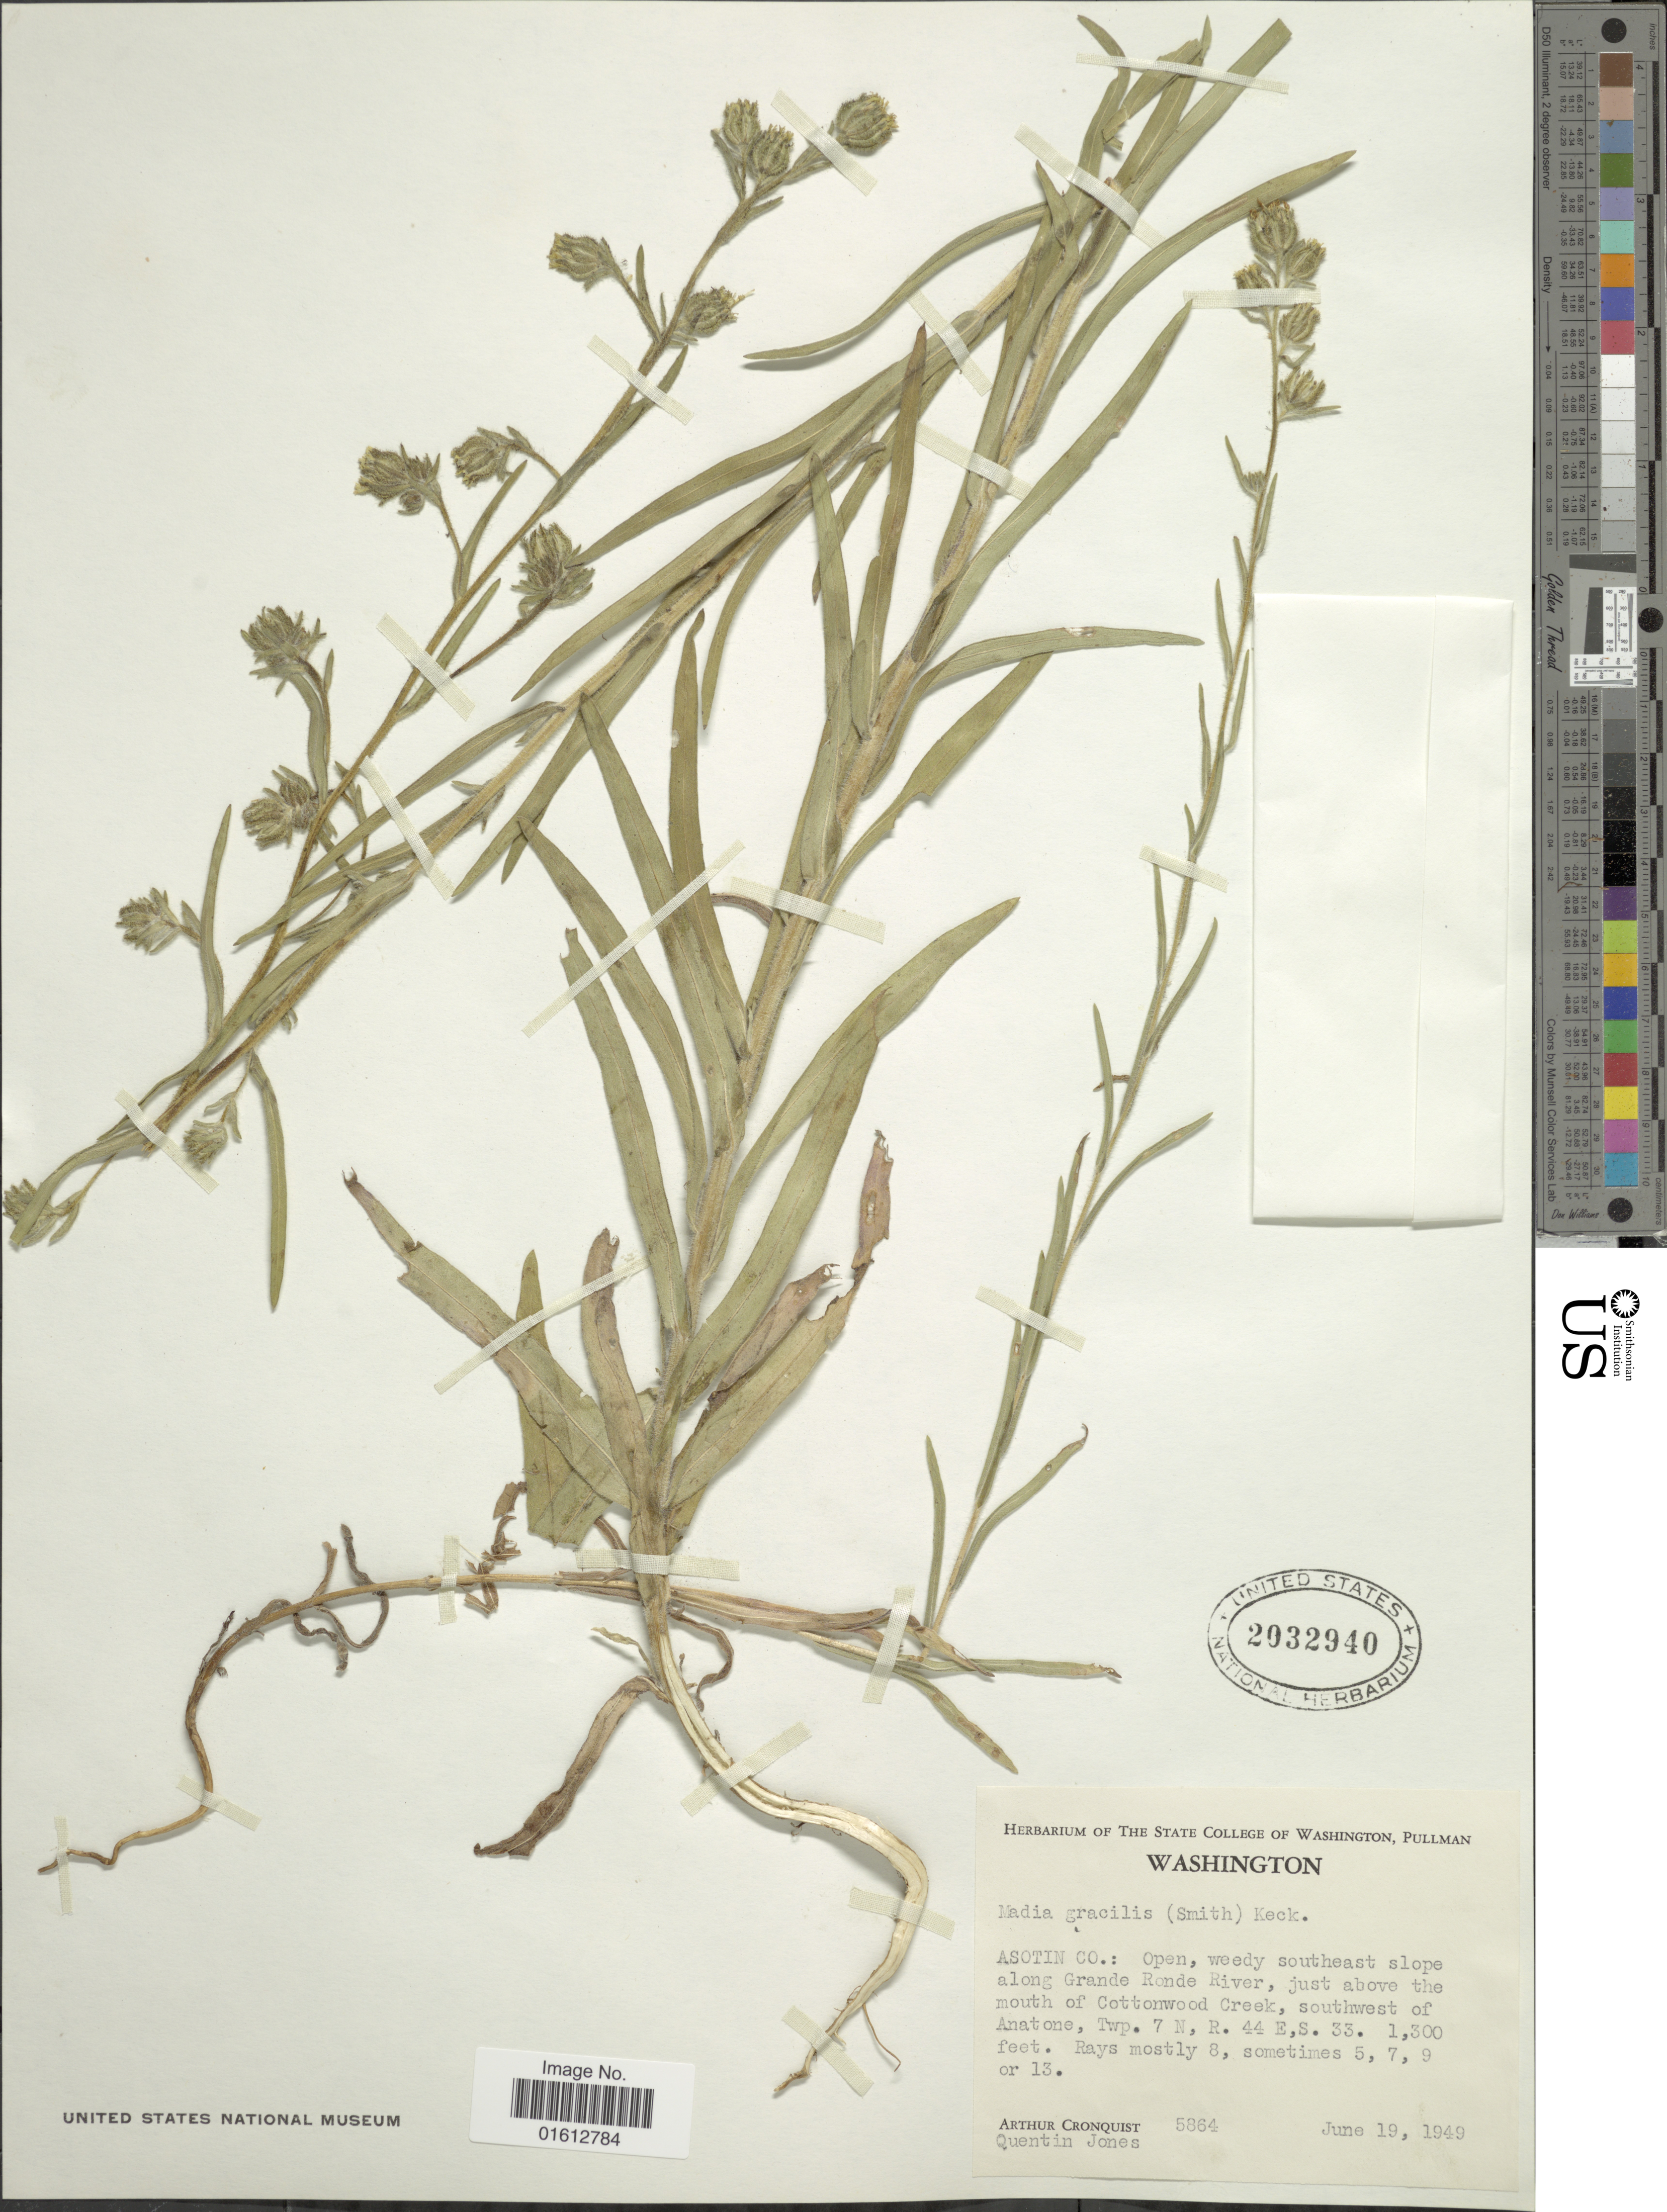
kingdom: Plantae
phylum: Tracheophyta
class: Magnoliopsida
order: Asterales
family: Asteraceae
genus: Madia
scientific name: Madia gracilis subsp. gracilis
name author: (Sm.) D.D. Keck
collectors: A. J. Cronquist & Q. Jones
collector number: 5864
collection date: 1949-06-19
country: United States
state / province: Washington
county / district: Asotin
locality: Washington, Asotin Co.: Open, weedy southeast slope along Grande Ronde River, just above the mouth of Cottonwood Creek, southwest of Anatone, Twp. 7 N, R. 44 E, S. 33.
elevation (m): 396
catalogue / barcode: US 25032940